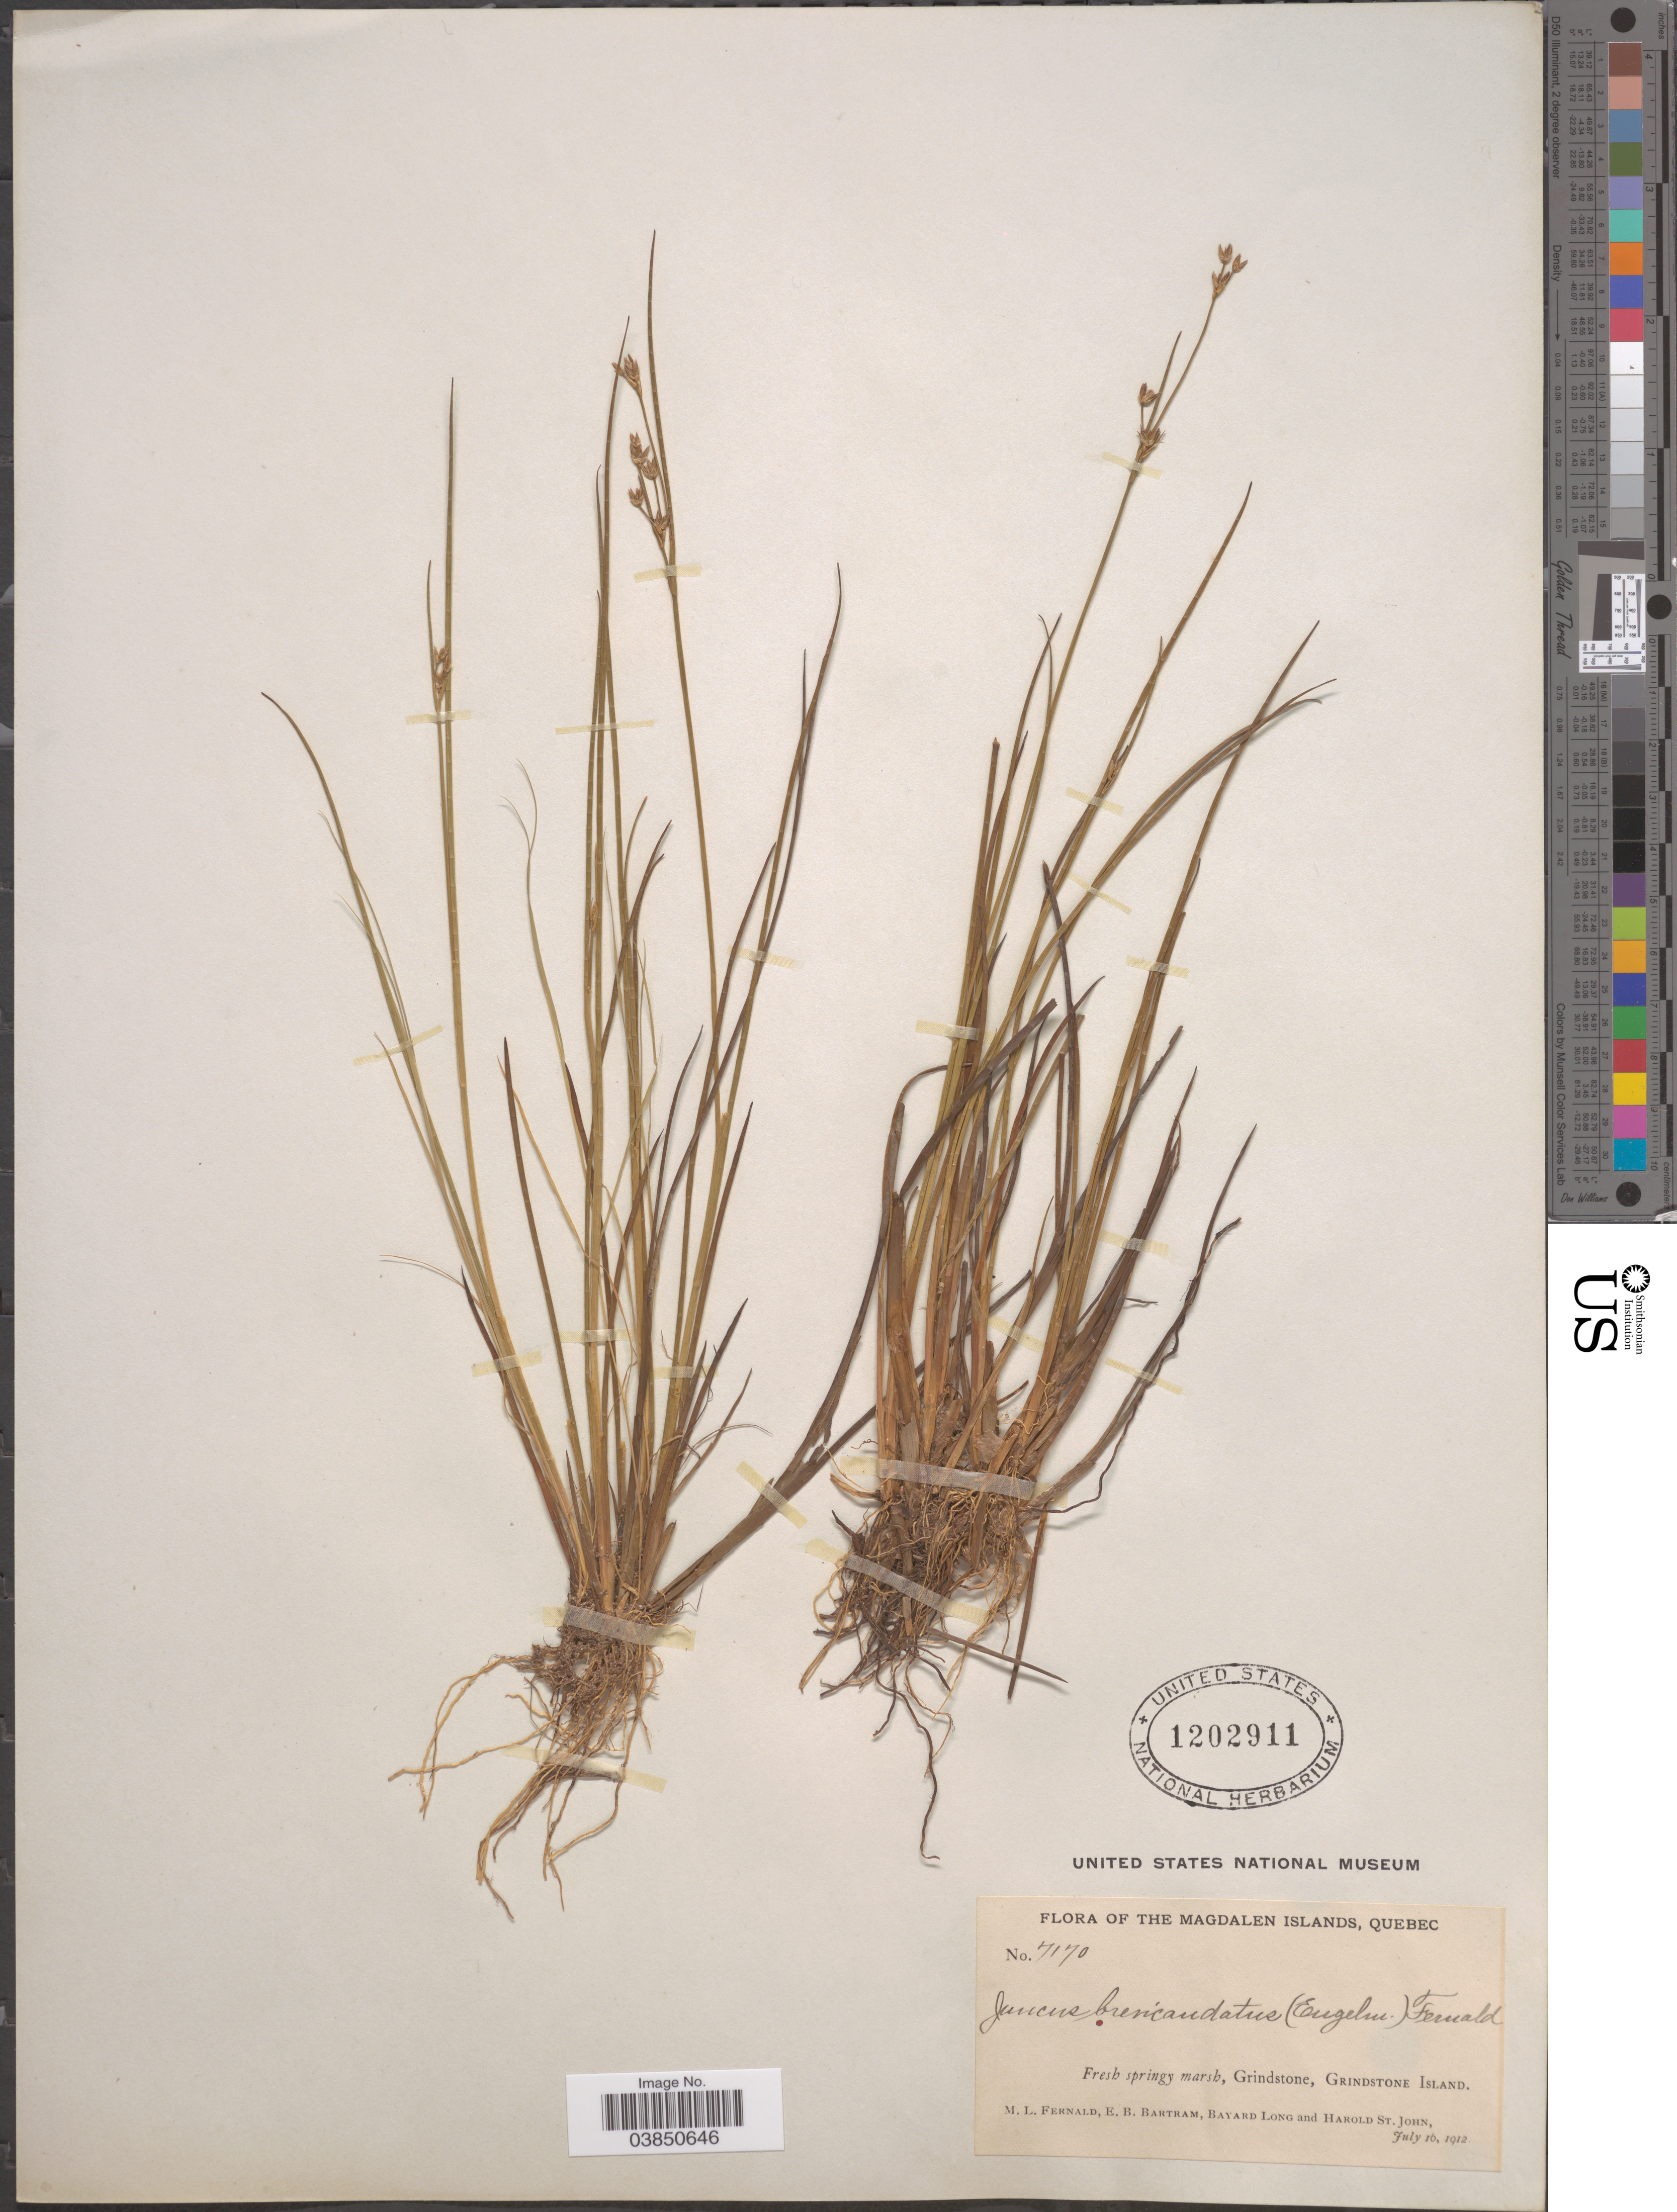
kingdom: Plantae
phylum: Tracheophyta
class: Liliopsida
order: Poales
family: Juncaceae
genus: Juncus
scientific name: Juncus brevicaudatus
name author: (Engelm.) Fernald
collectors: M. L. Fernald, E. B. Bartram, B. Long & H. St. John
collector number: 7170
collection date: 1912-07-16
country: Canada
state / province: Quebec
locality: The Magdalen Islands. Grindstone, Grindstone Island.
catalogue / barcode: US 1202911